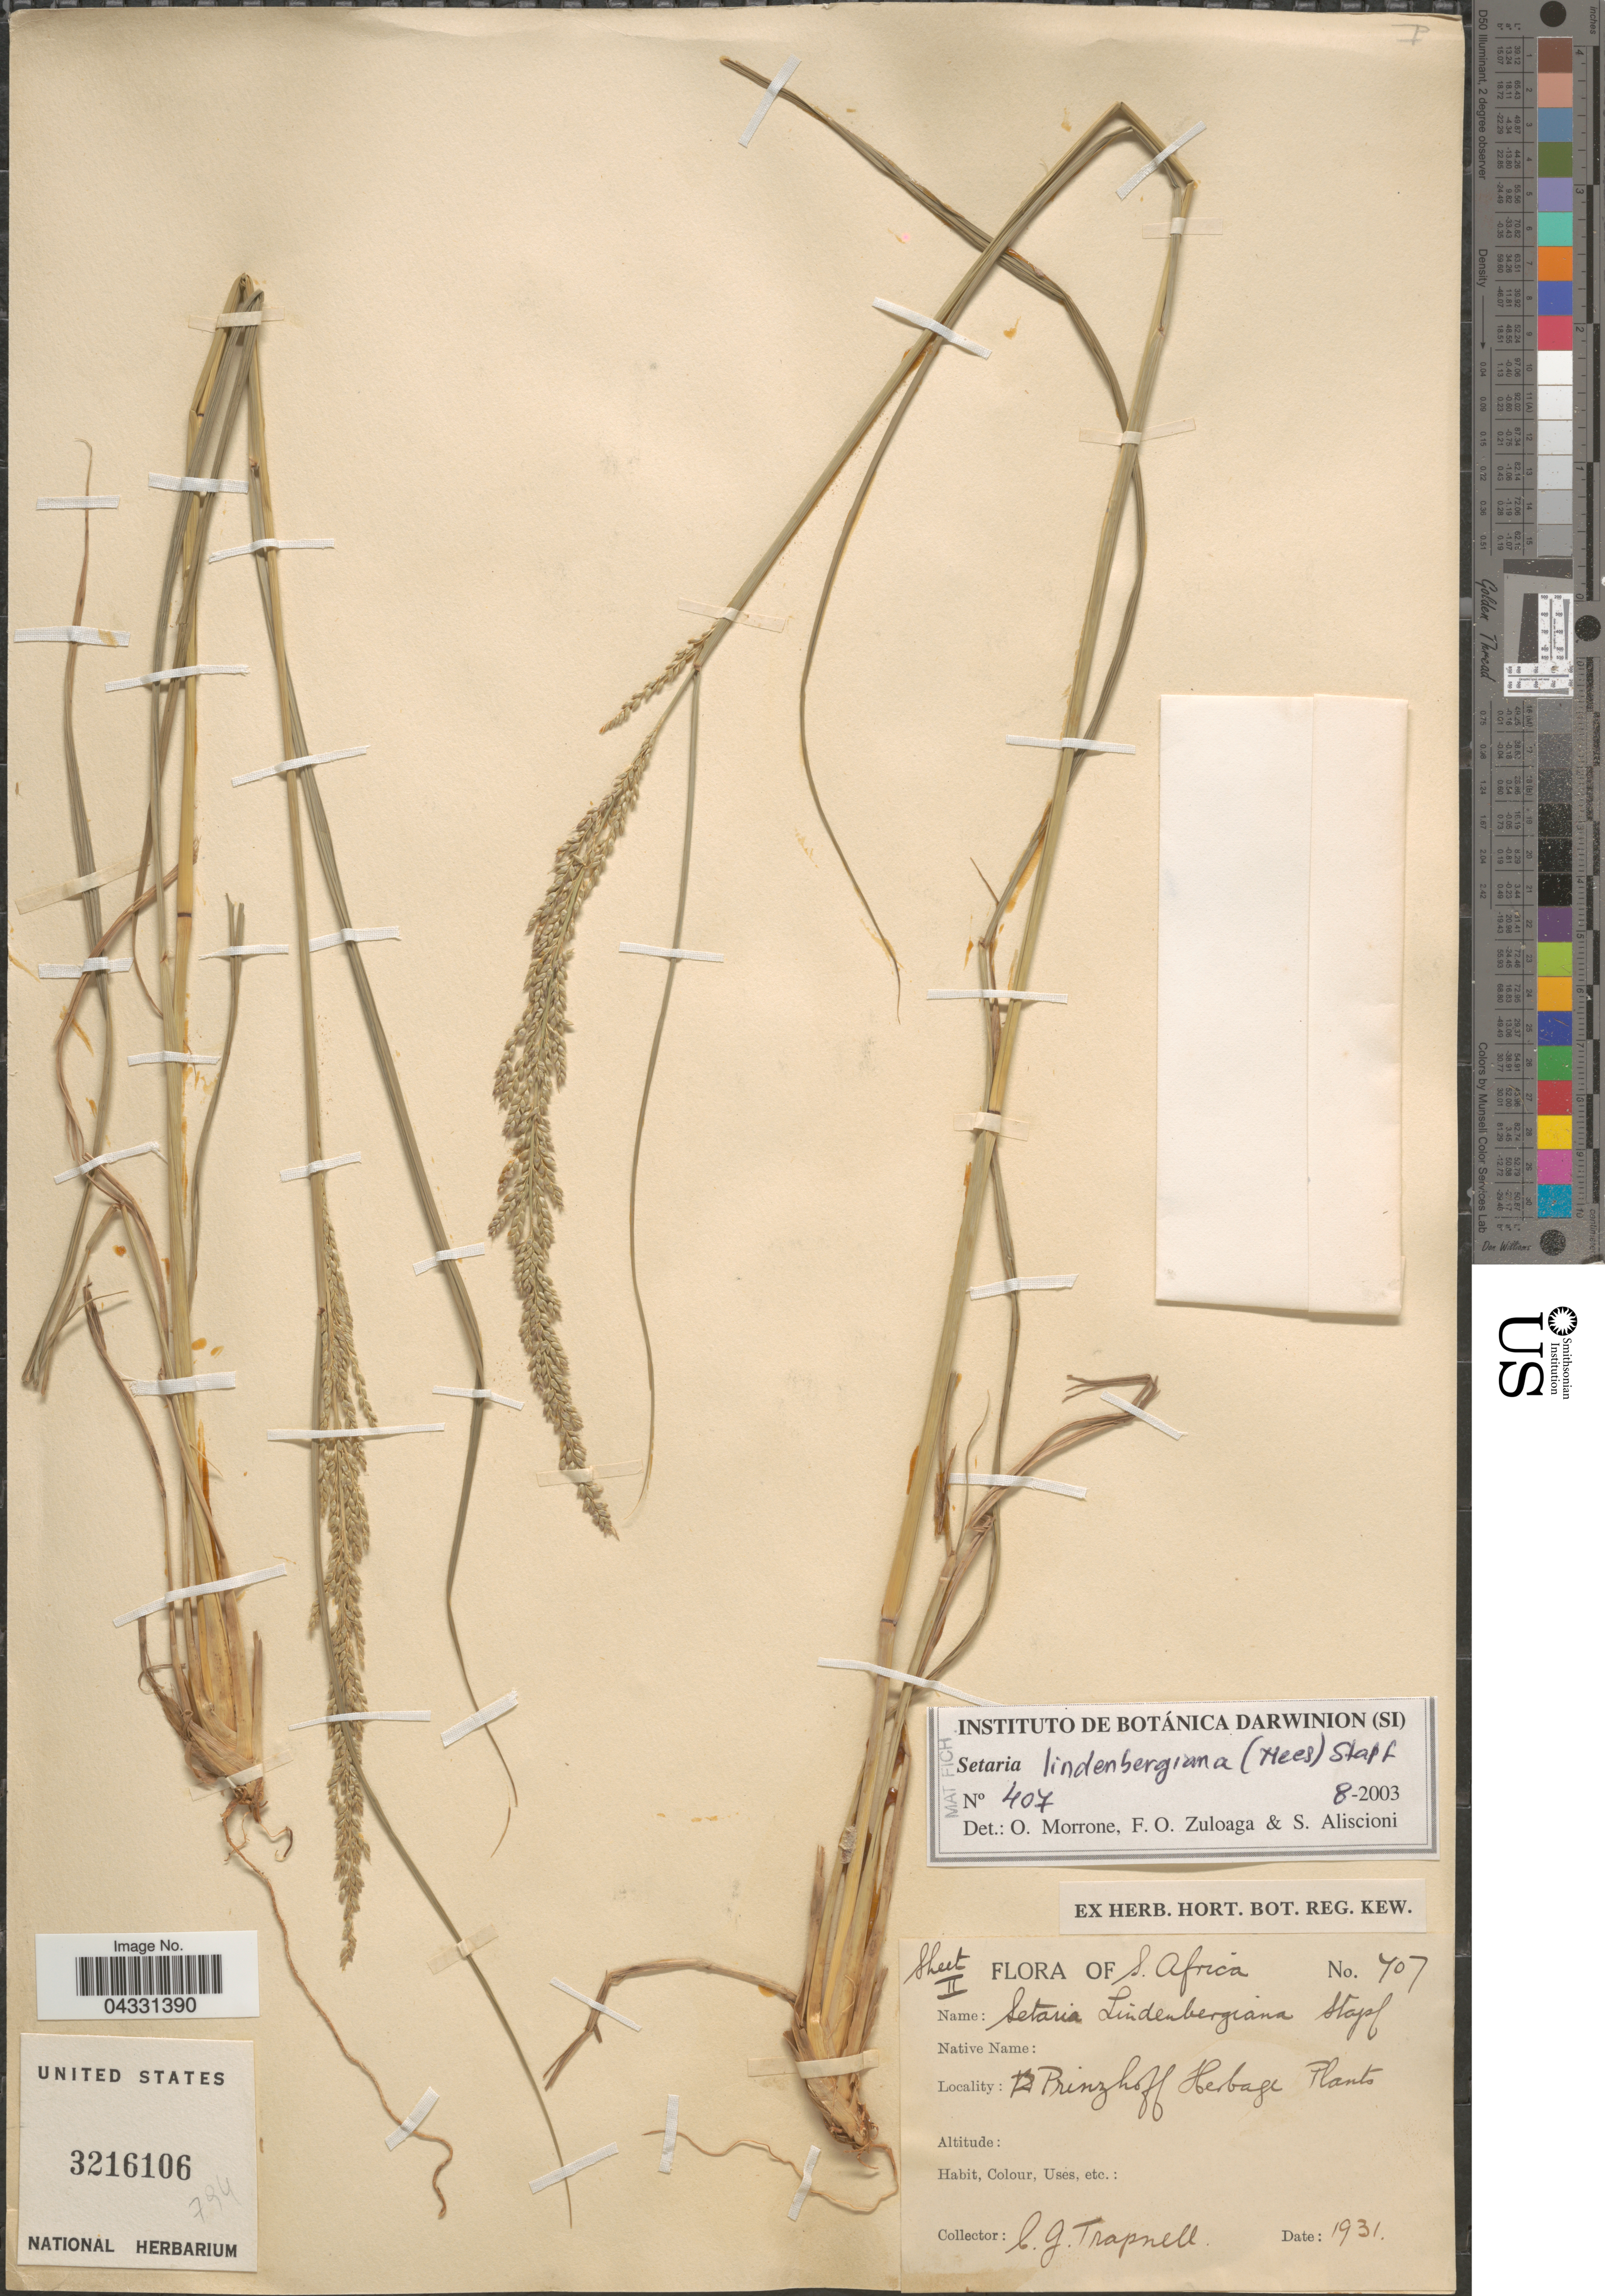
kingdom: Plantae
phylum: Tracheophyta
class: Liliopsida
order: Poales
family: Poaceae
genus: Setaria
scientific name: Setaria lindenbergiana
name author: (Nees) Stapf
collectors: C. Trapnell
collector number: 707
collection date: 1931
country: South Africa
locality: Prinzhoff Herbage Plants.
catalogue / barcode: US 3216106